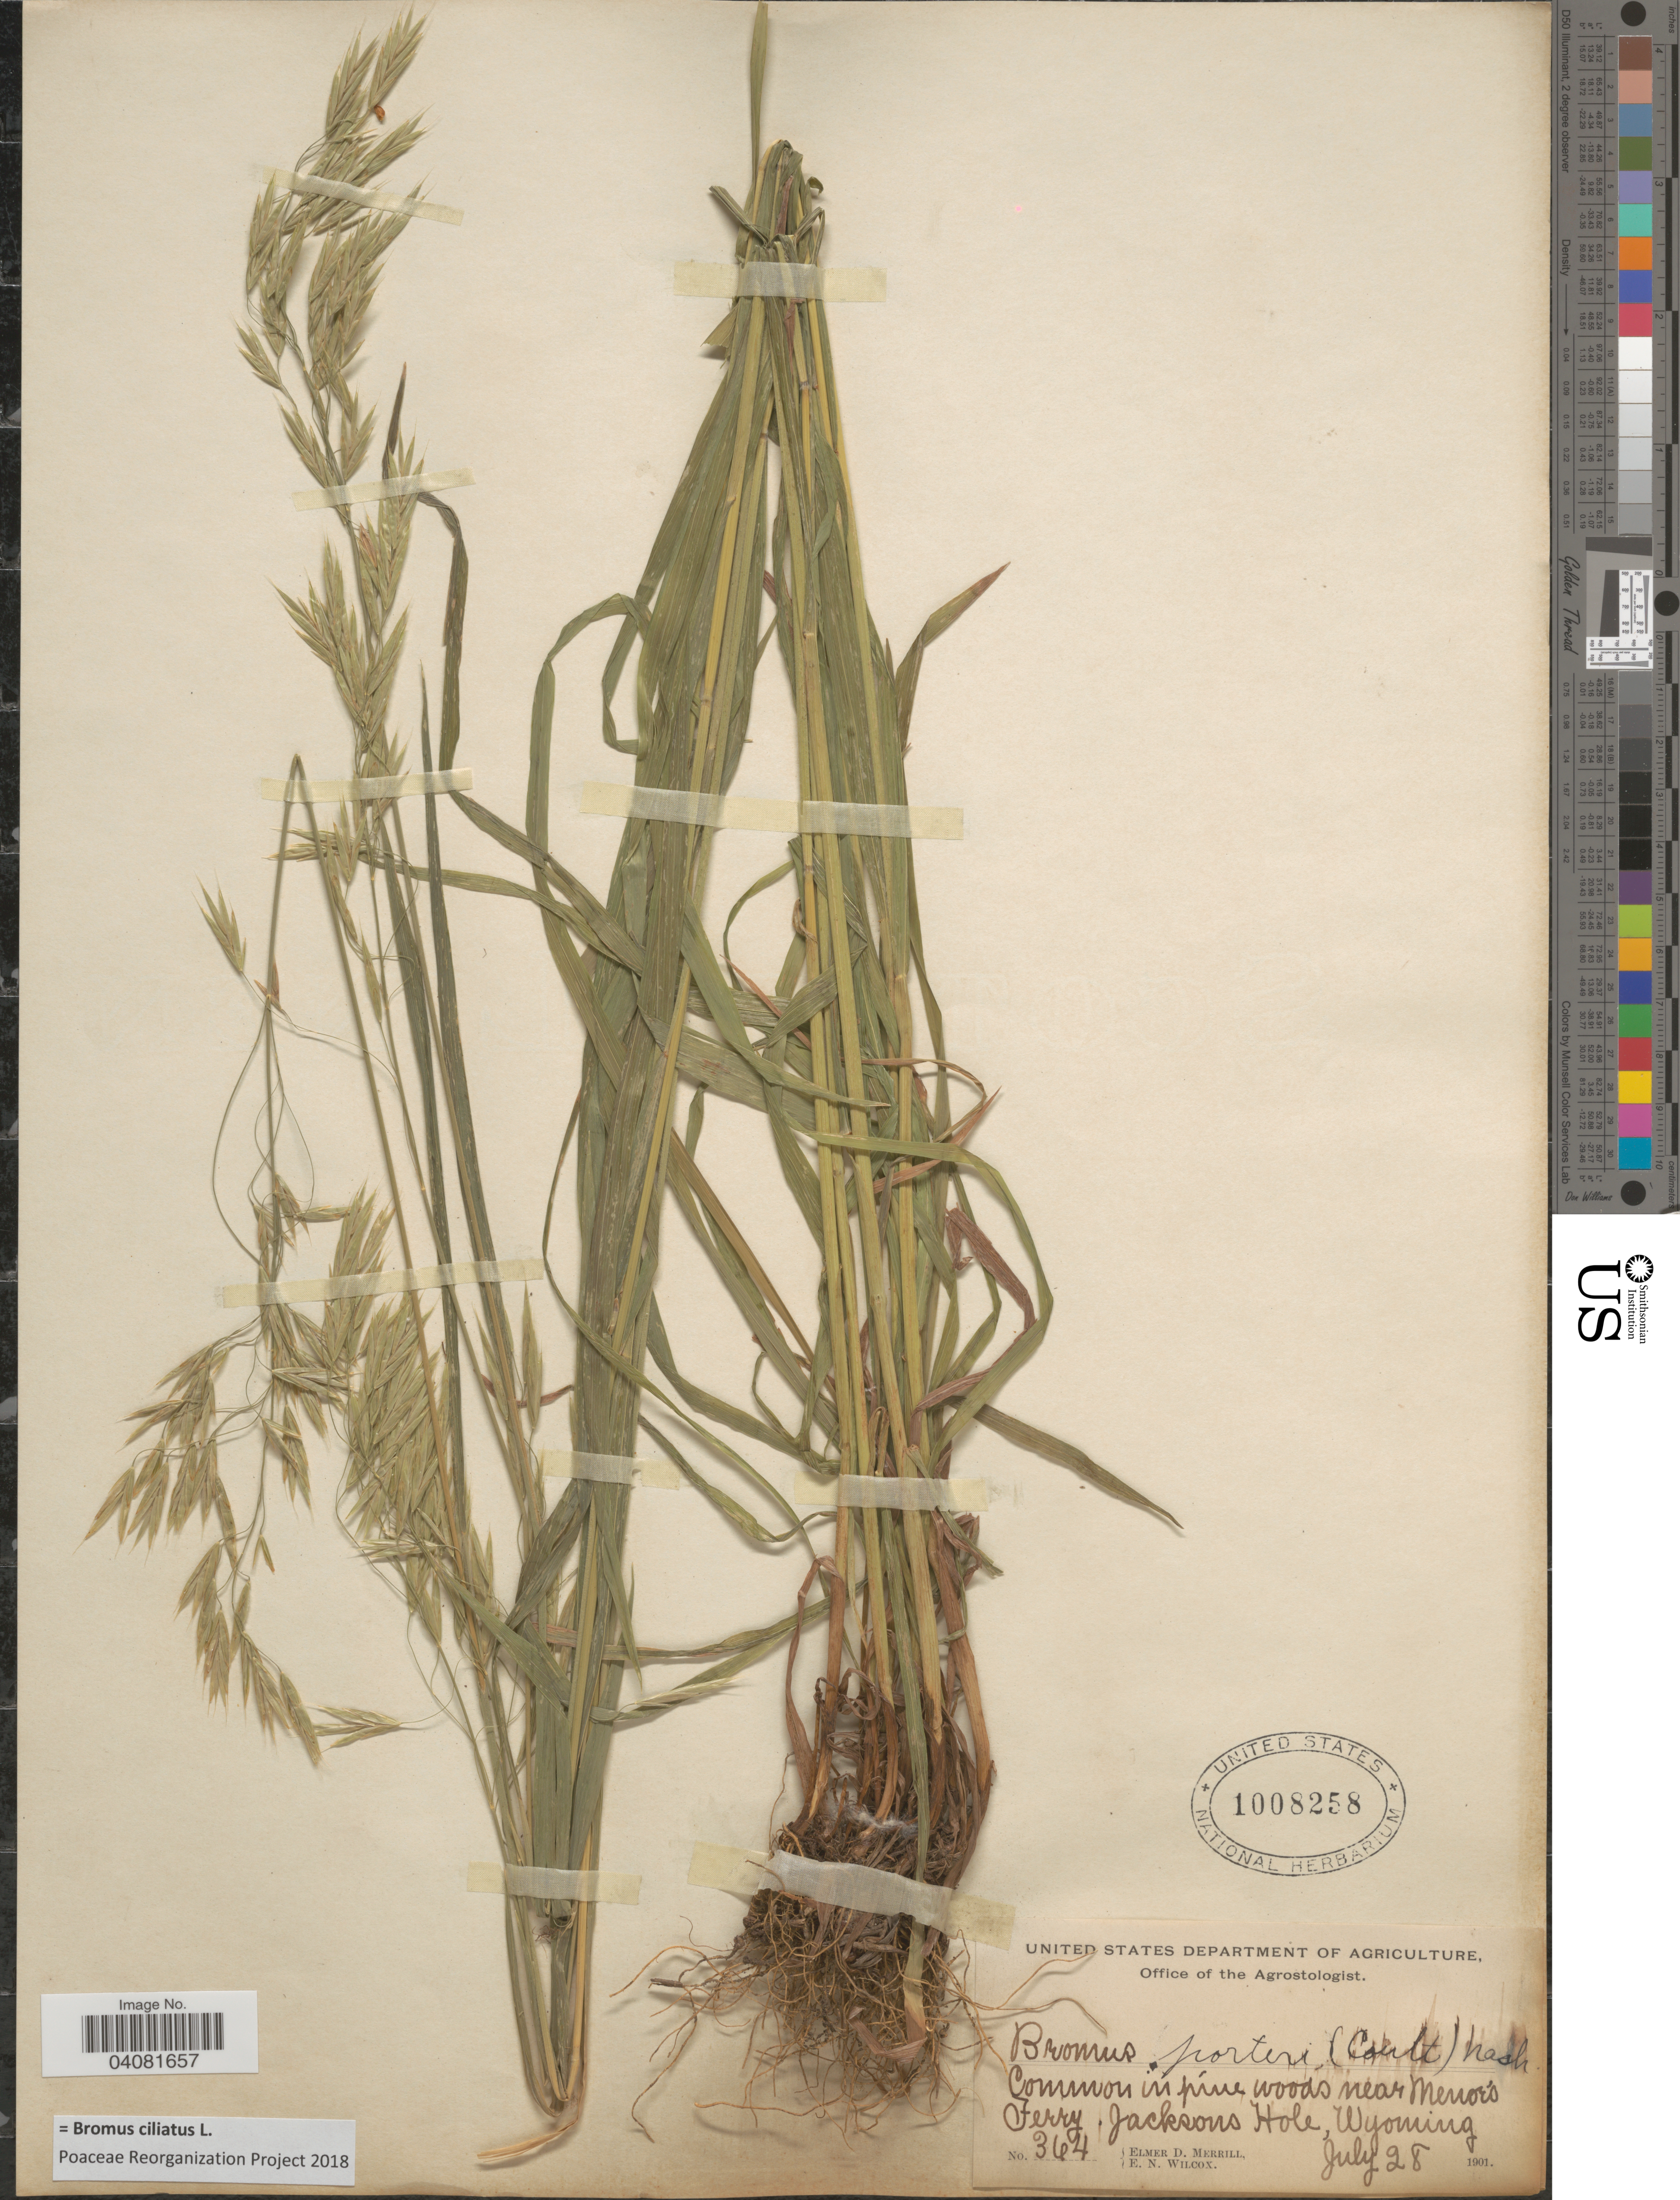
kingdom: Plantae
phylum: Tracheophyta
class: Liliopsida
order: Poales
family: Poaceae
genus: Bromus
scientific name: Bromus ciliatus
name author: L.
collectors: E. D. Merrill & E. Wilcox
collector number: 364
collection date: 1901-07-28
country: United States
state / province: Wyoming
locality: Common in pine woods near Menor's Ferry. Jackson Hole.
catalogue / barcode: US 1008258